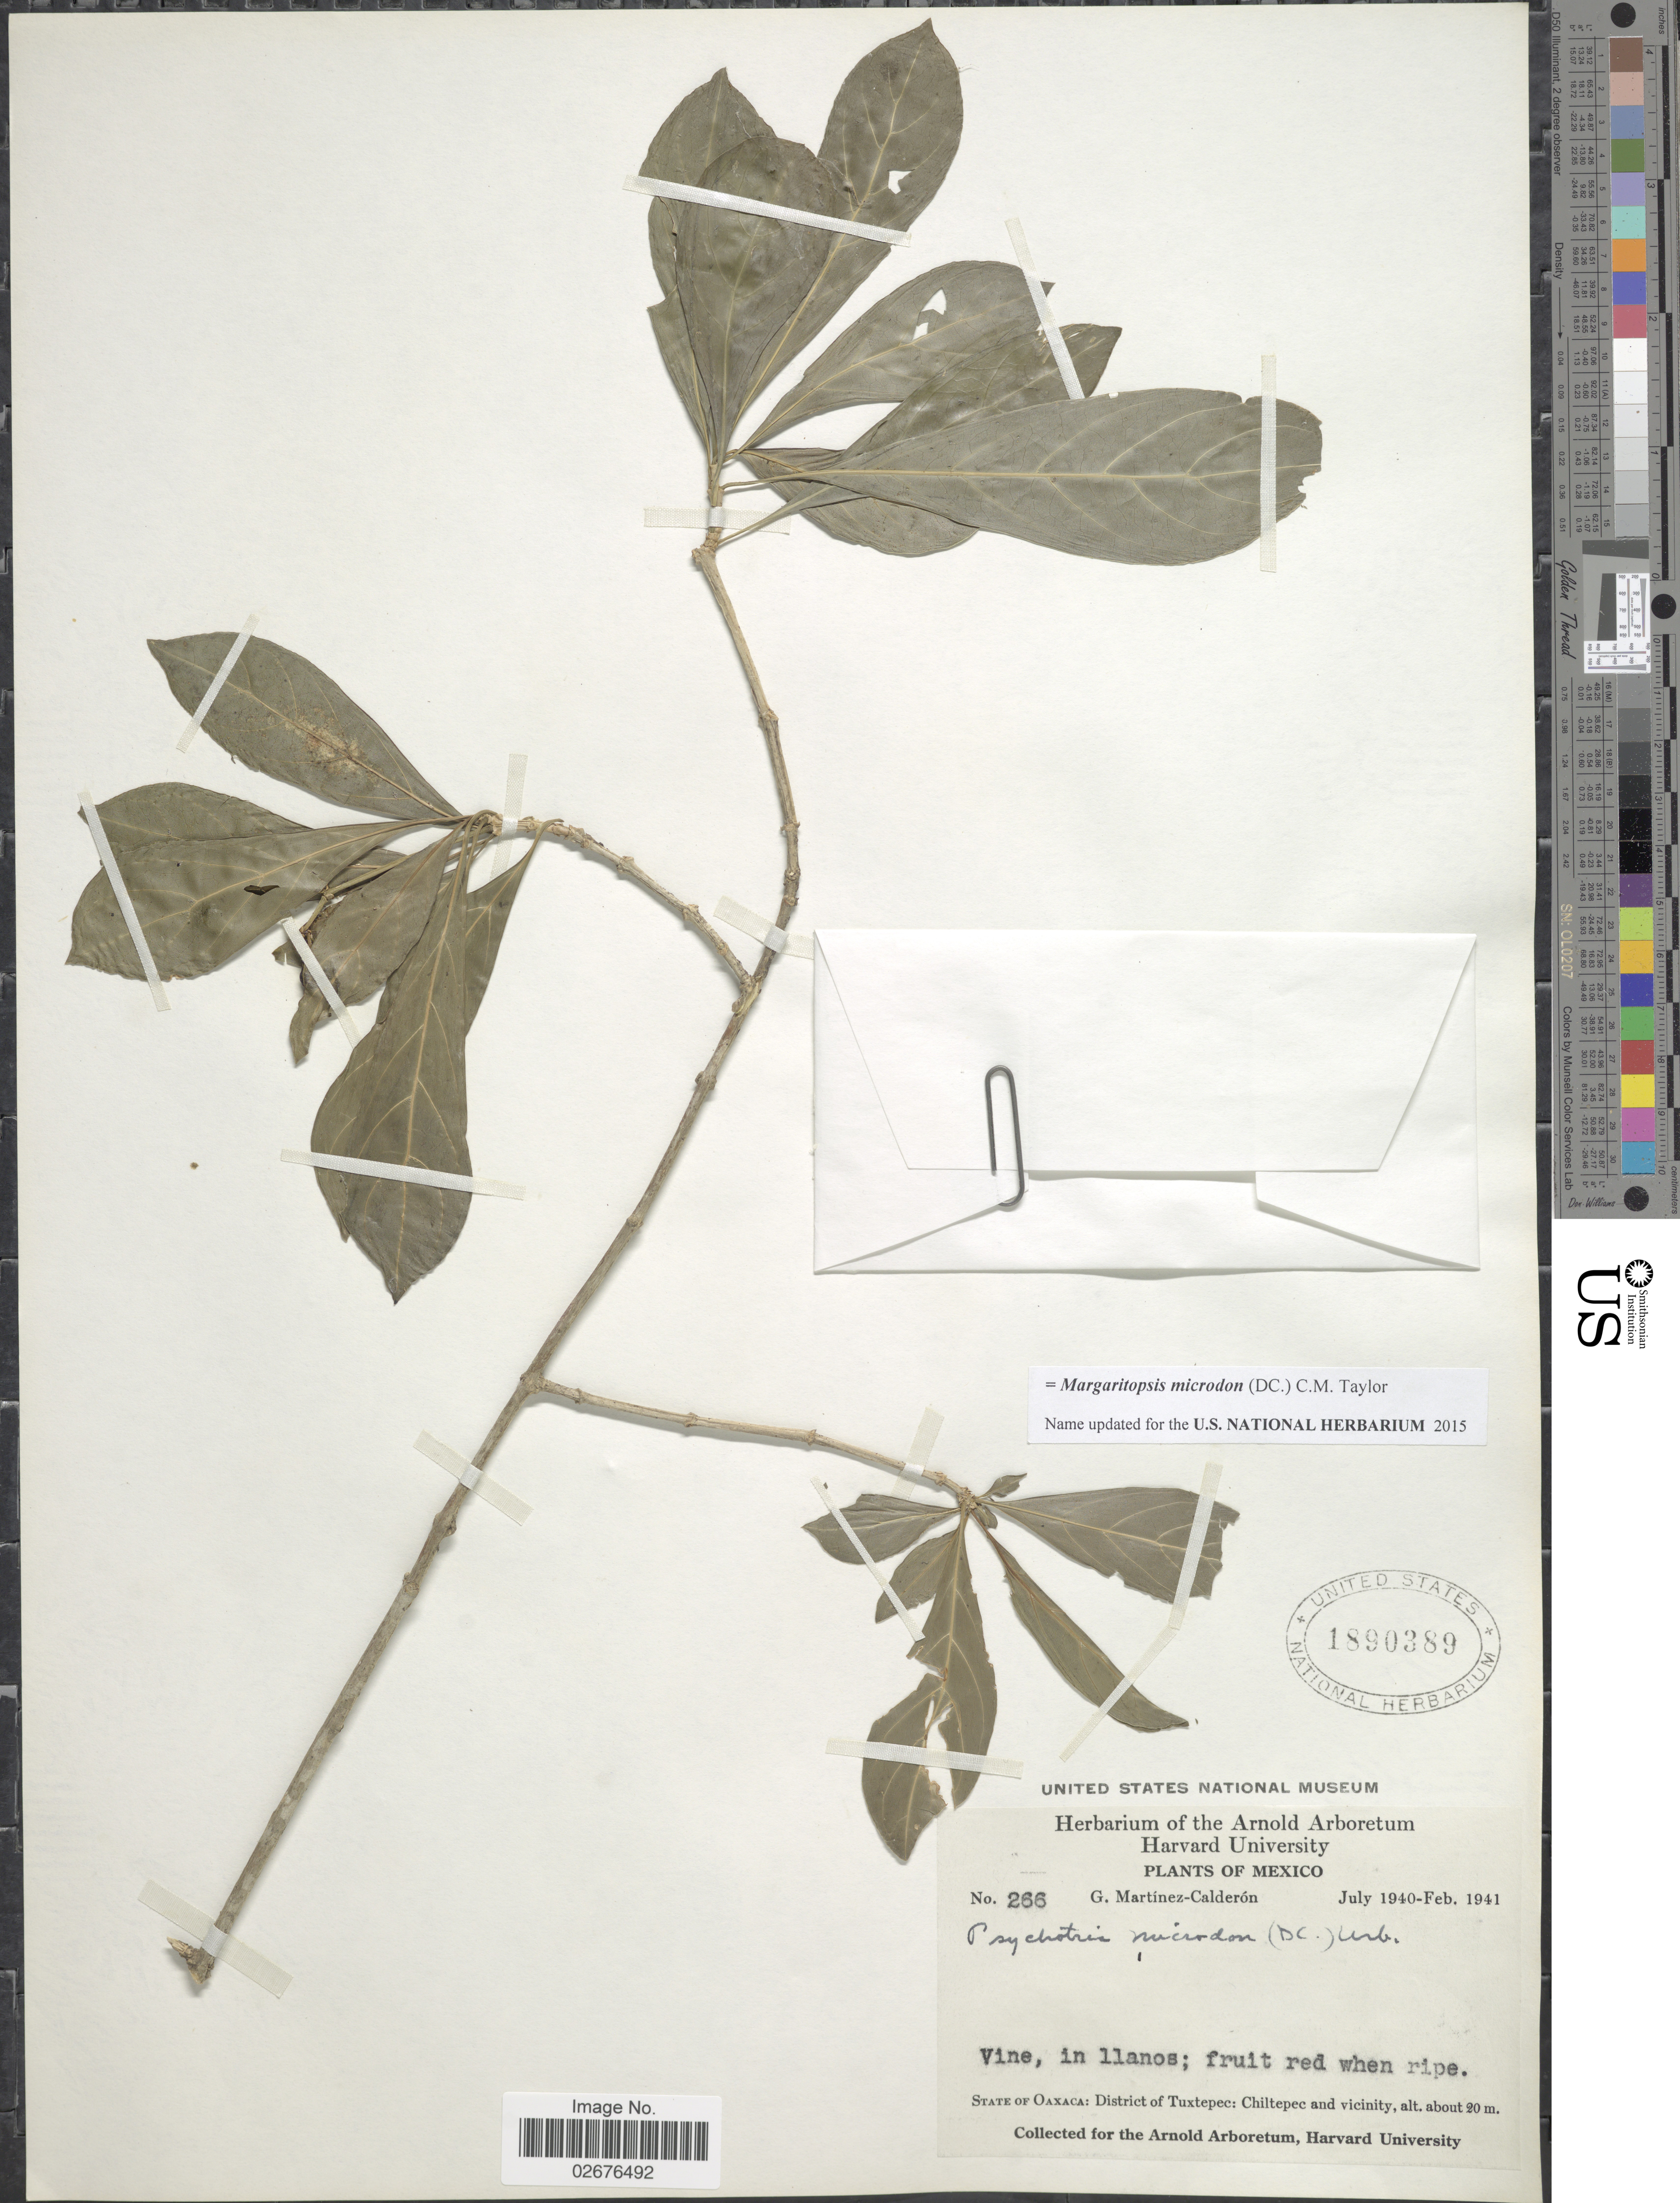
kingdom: Plantae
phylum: Tracheophyta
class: Magnoliopsida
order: Gentianales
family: Rubiaceae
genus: Margaritopsis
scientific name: Margaritopsis microdon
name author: (DC.) C.M. Taylor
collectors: G. Martínez Calderón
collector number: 266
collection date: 1940-07/1941-02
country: Mexico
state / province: Oaxaca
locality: In llanos, District of Tuxtepec: Chilltepec and vicinity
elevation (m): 20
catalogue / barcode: US 1890389